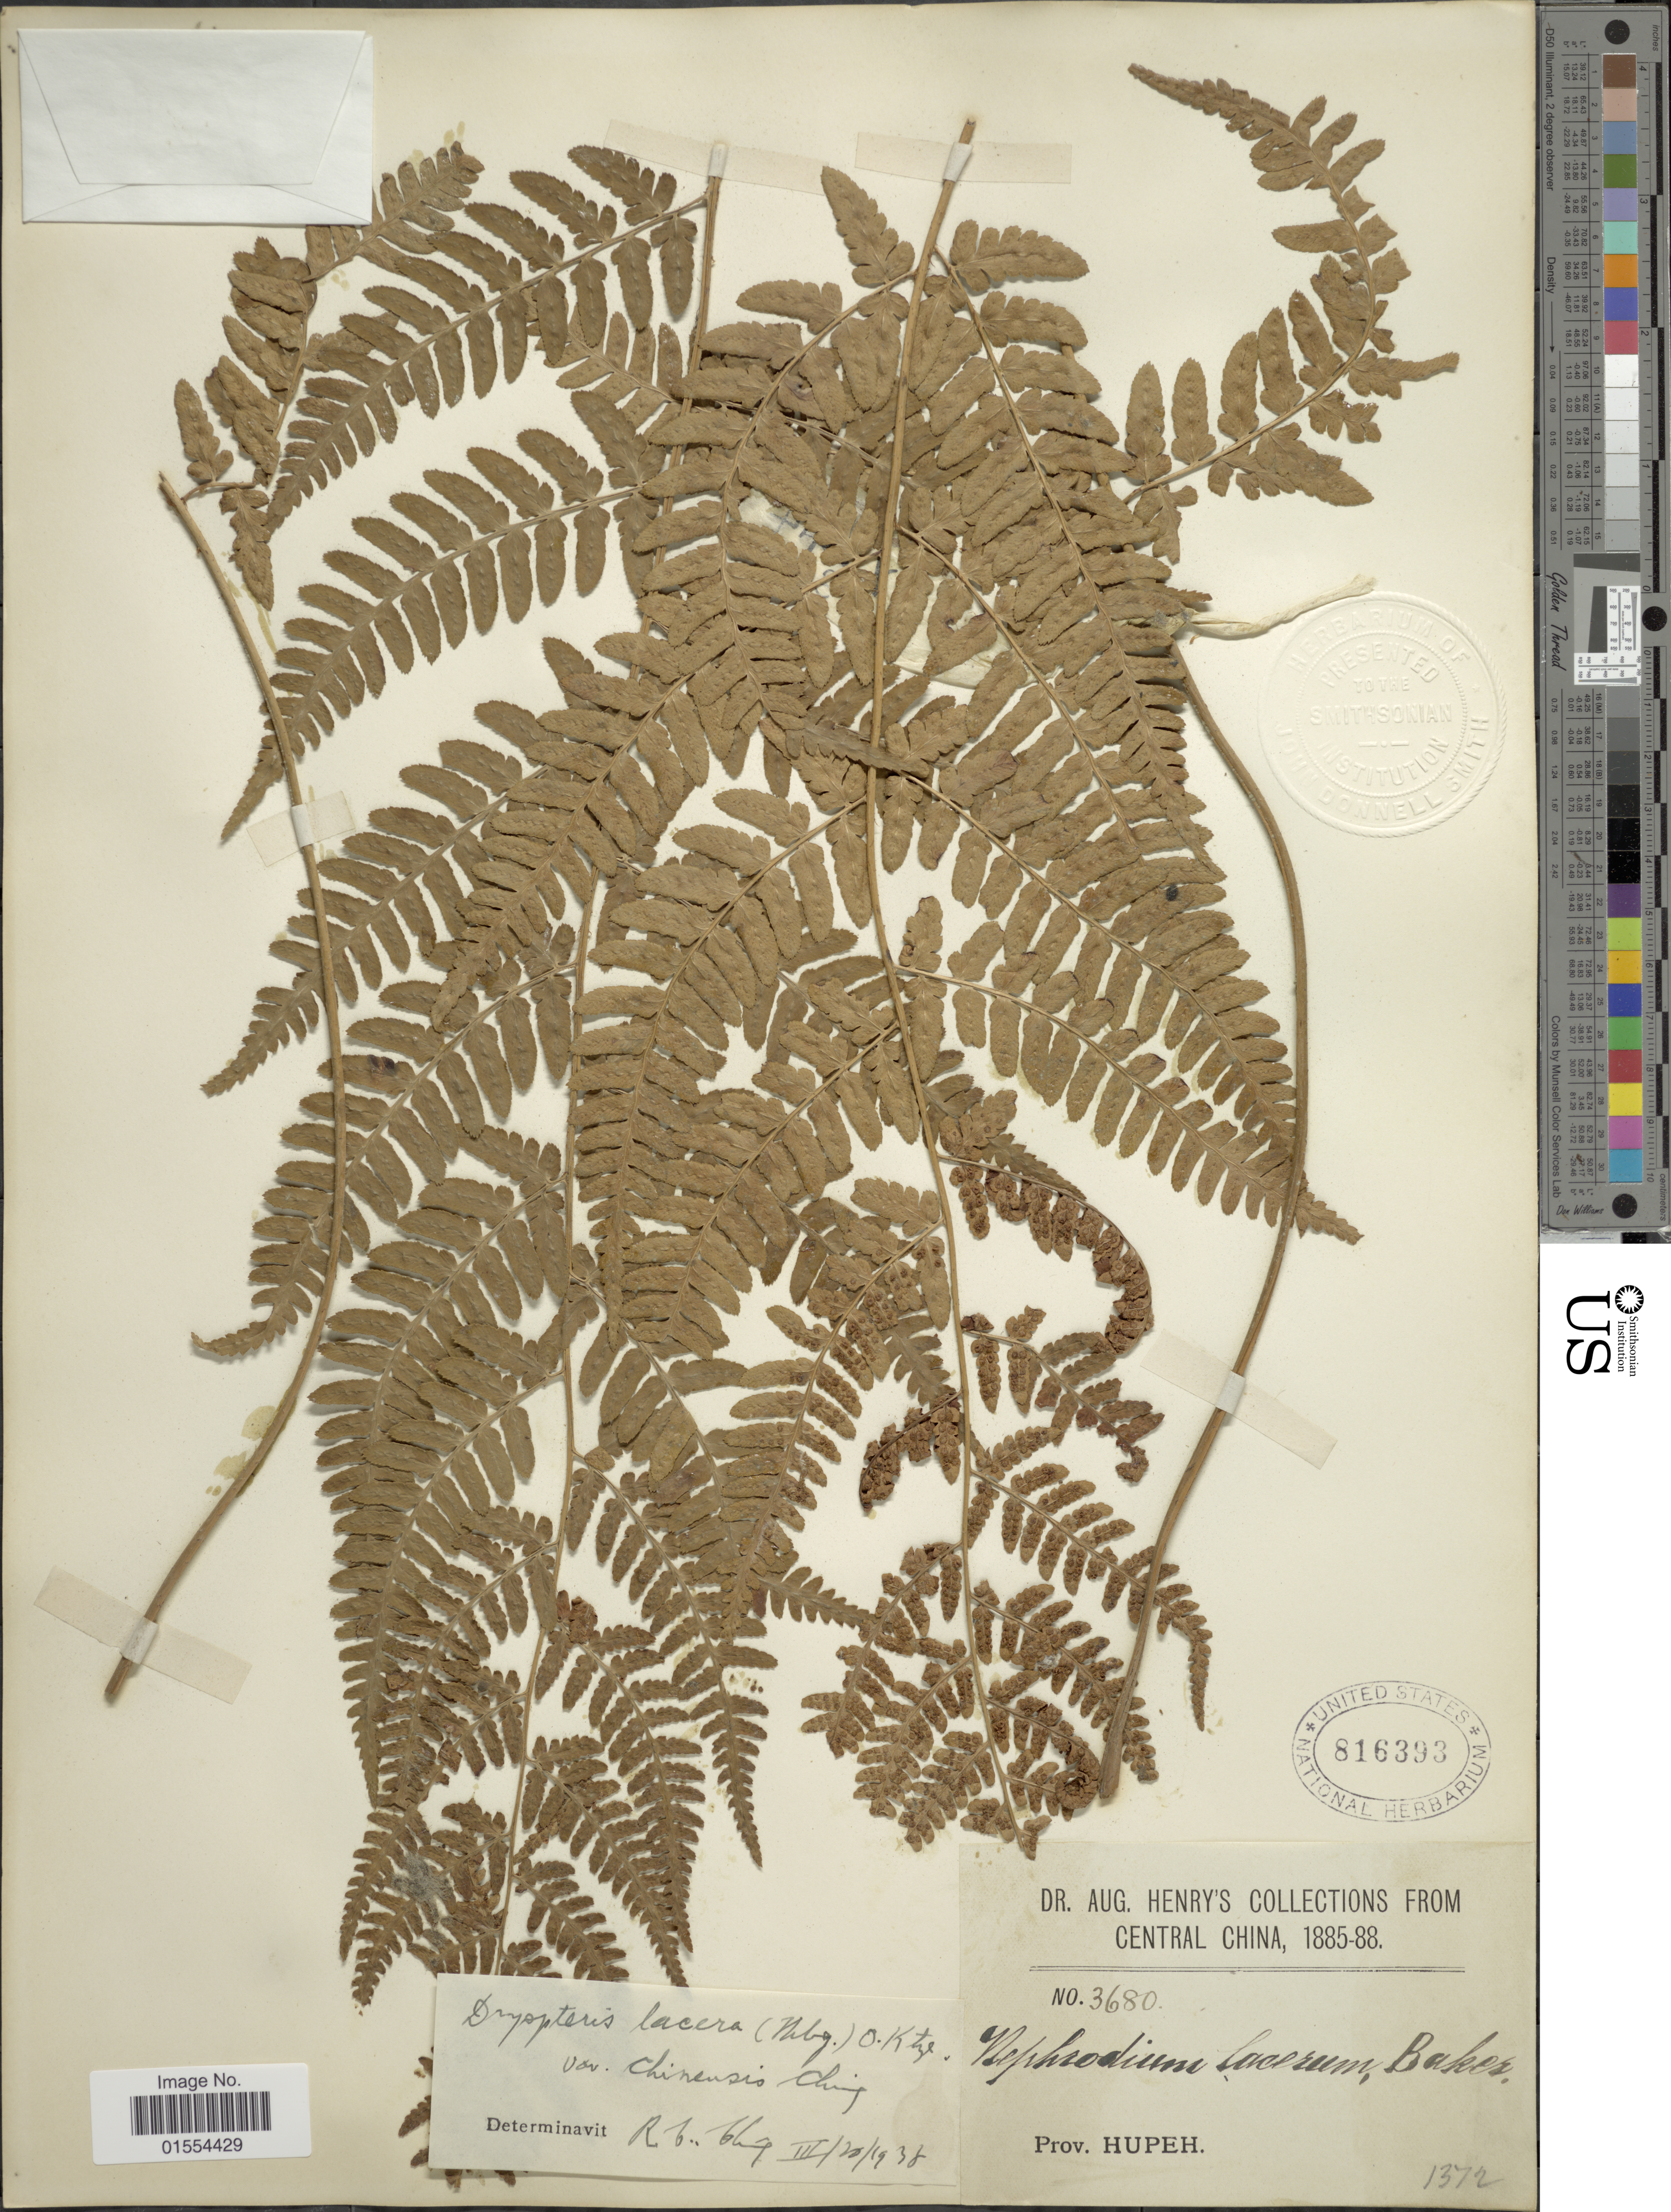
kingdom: Plantae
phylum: Tracheophyta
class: Polypodiopsida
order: Polypodiales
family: Dryopteridaceae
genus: Dryopteris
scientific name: Dryopteris lacera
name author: (Thunb.) Kuntze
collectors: A. Henry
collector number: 3680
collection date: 1885/1888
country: China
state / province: Hubei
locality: Central China. Prov. Hupeh.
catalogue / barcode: US 816393